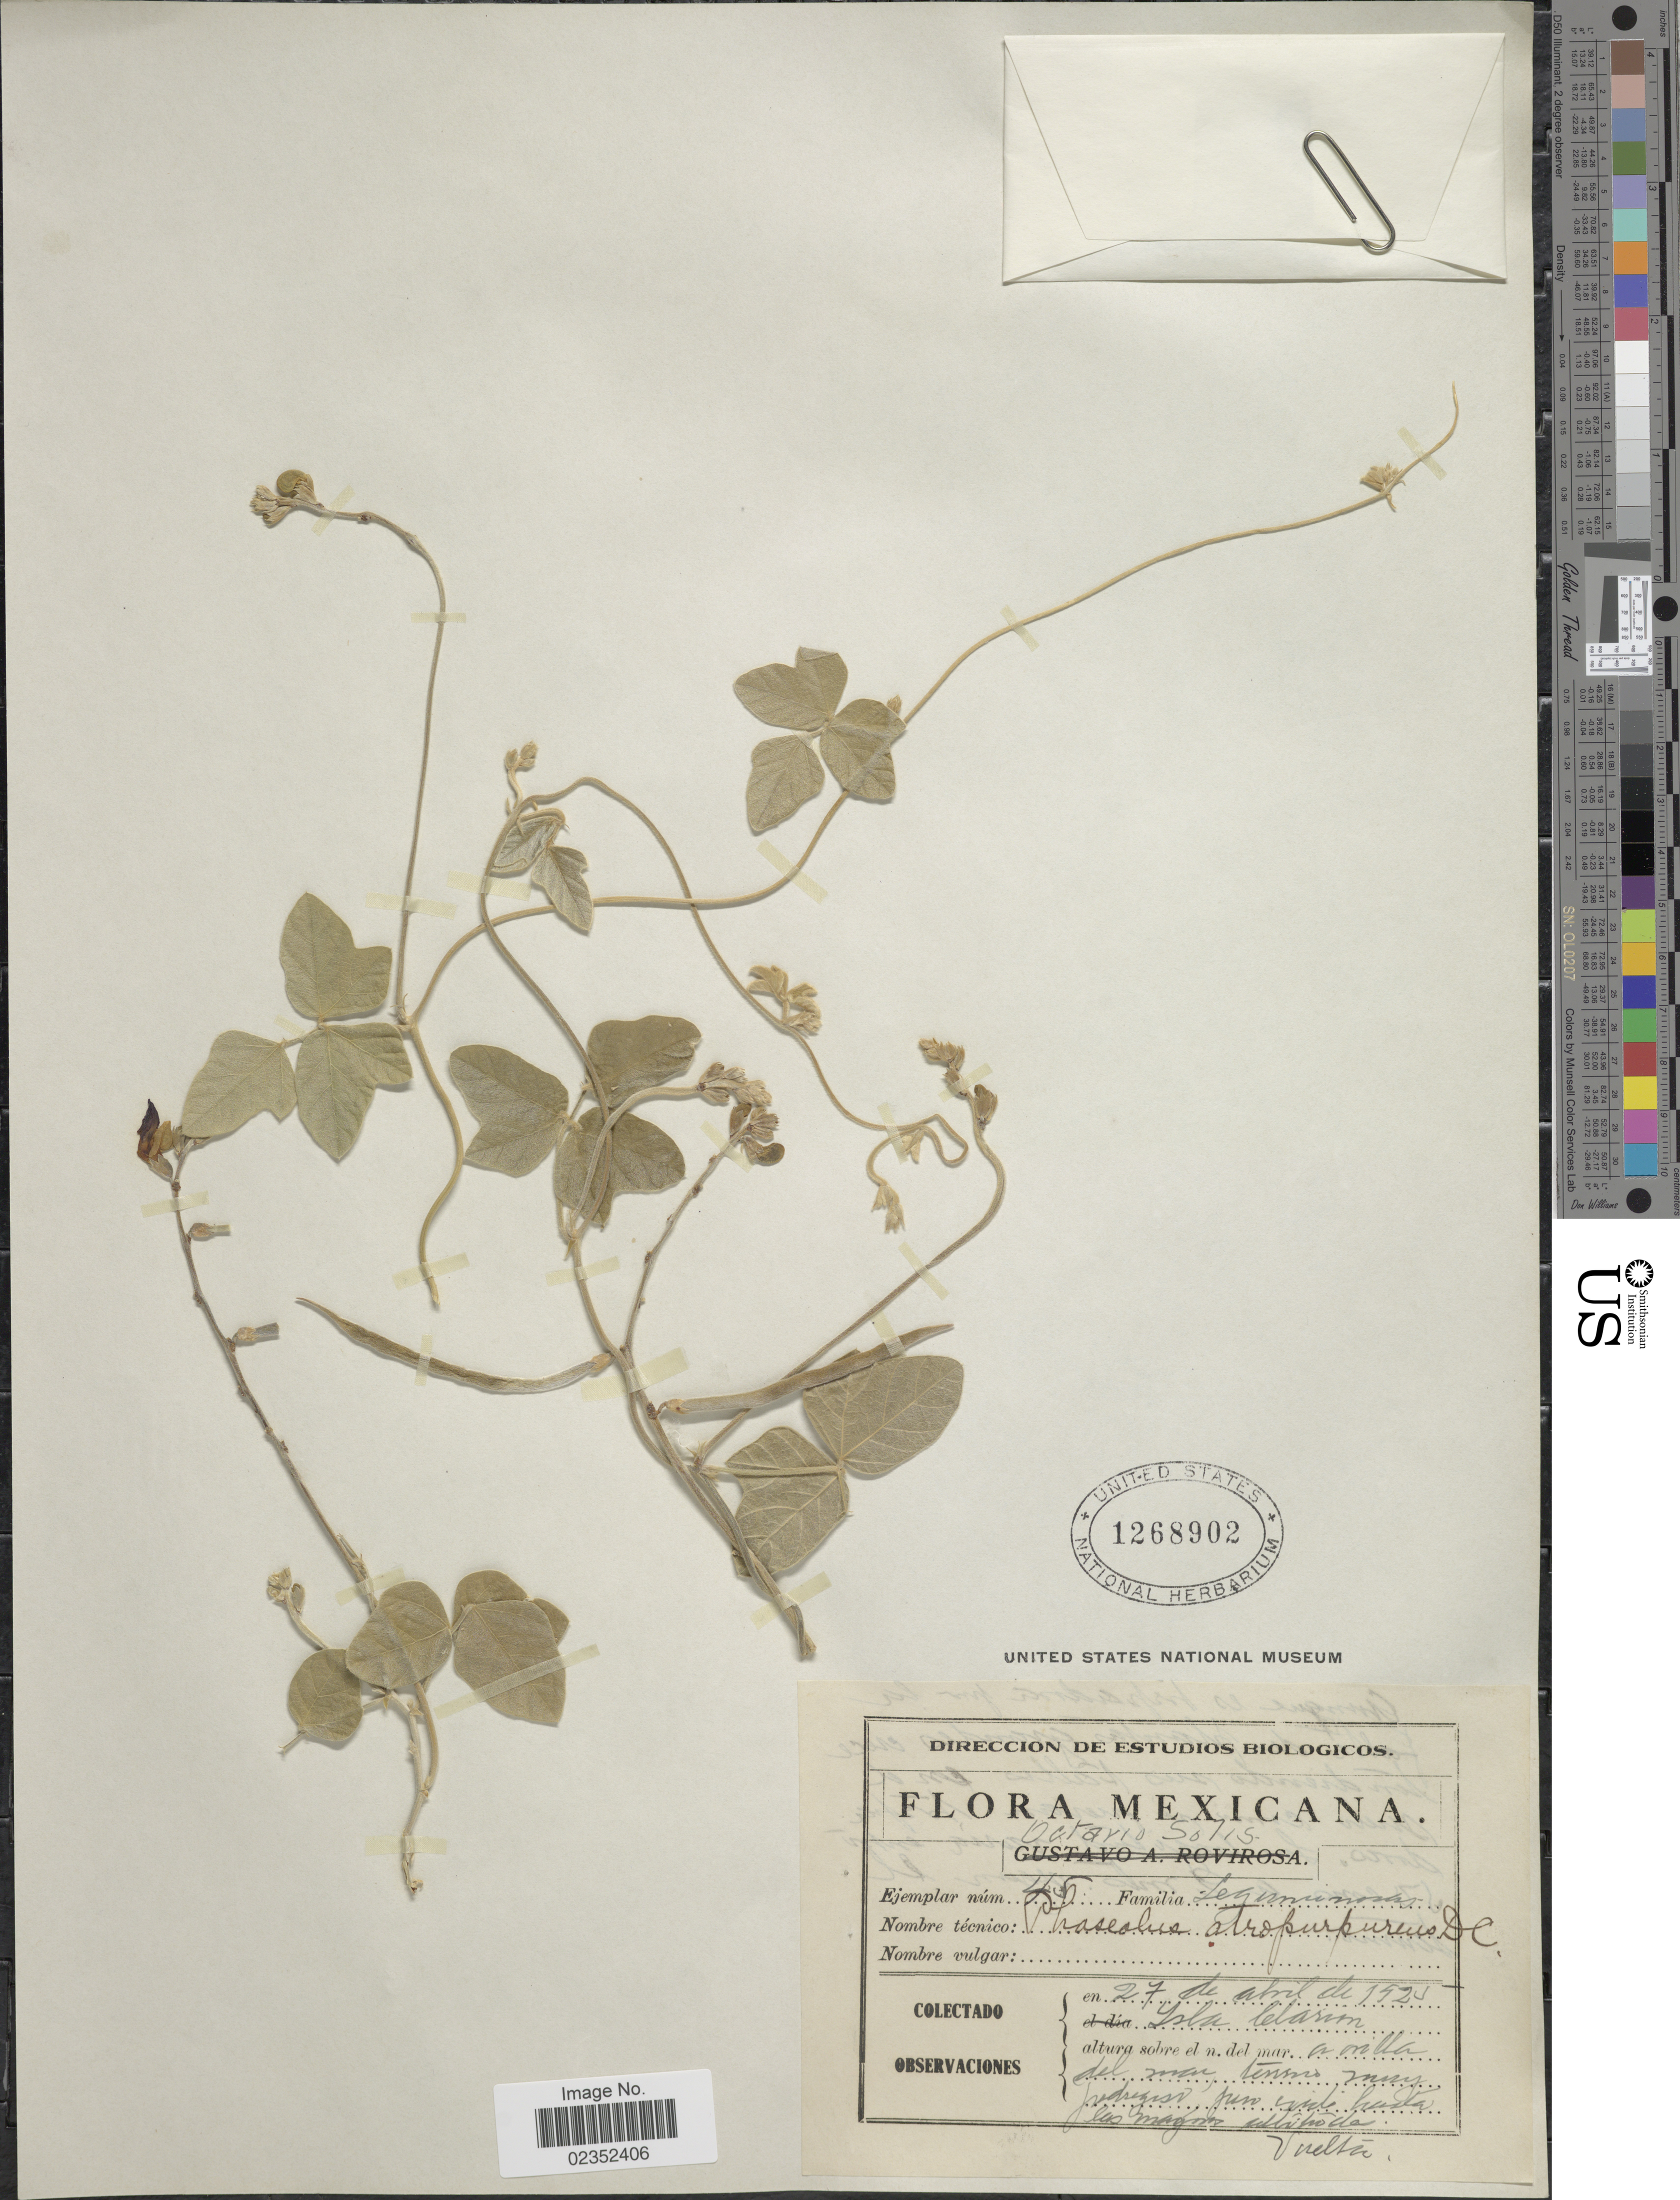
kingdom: Plantae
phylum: Tracheophyta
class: Magnoliopsida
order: Fabales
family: Fabaceae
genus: Macroptilium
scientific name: Macroptilium atropurpureum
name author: (DC.) Urb.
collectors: O. Solis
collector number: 45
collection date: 1925-04-27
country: Mexico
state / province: Colima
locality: Isla Clarion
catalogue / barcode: US 1268902